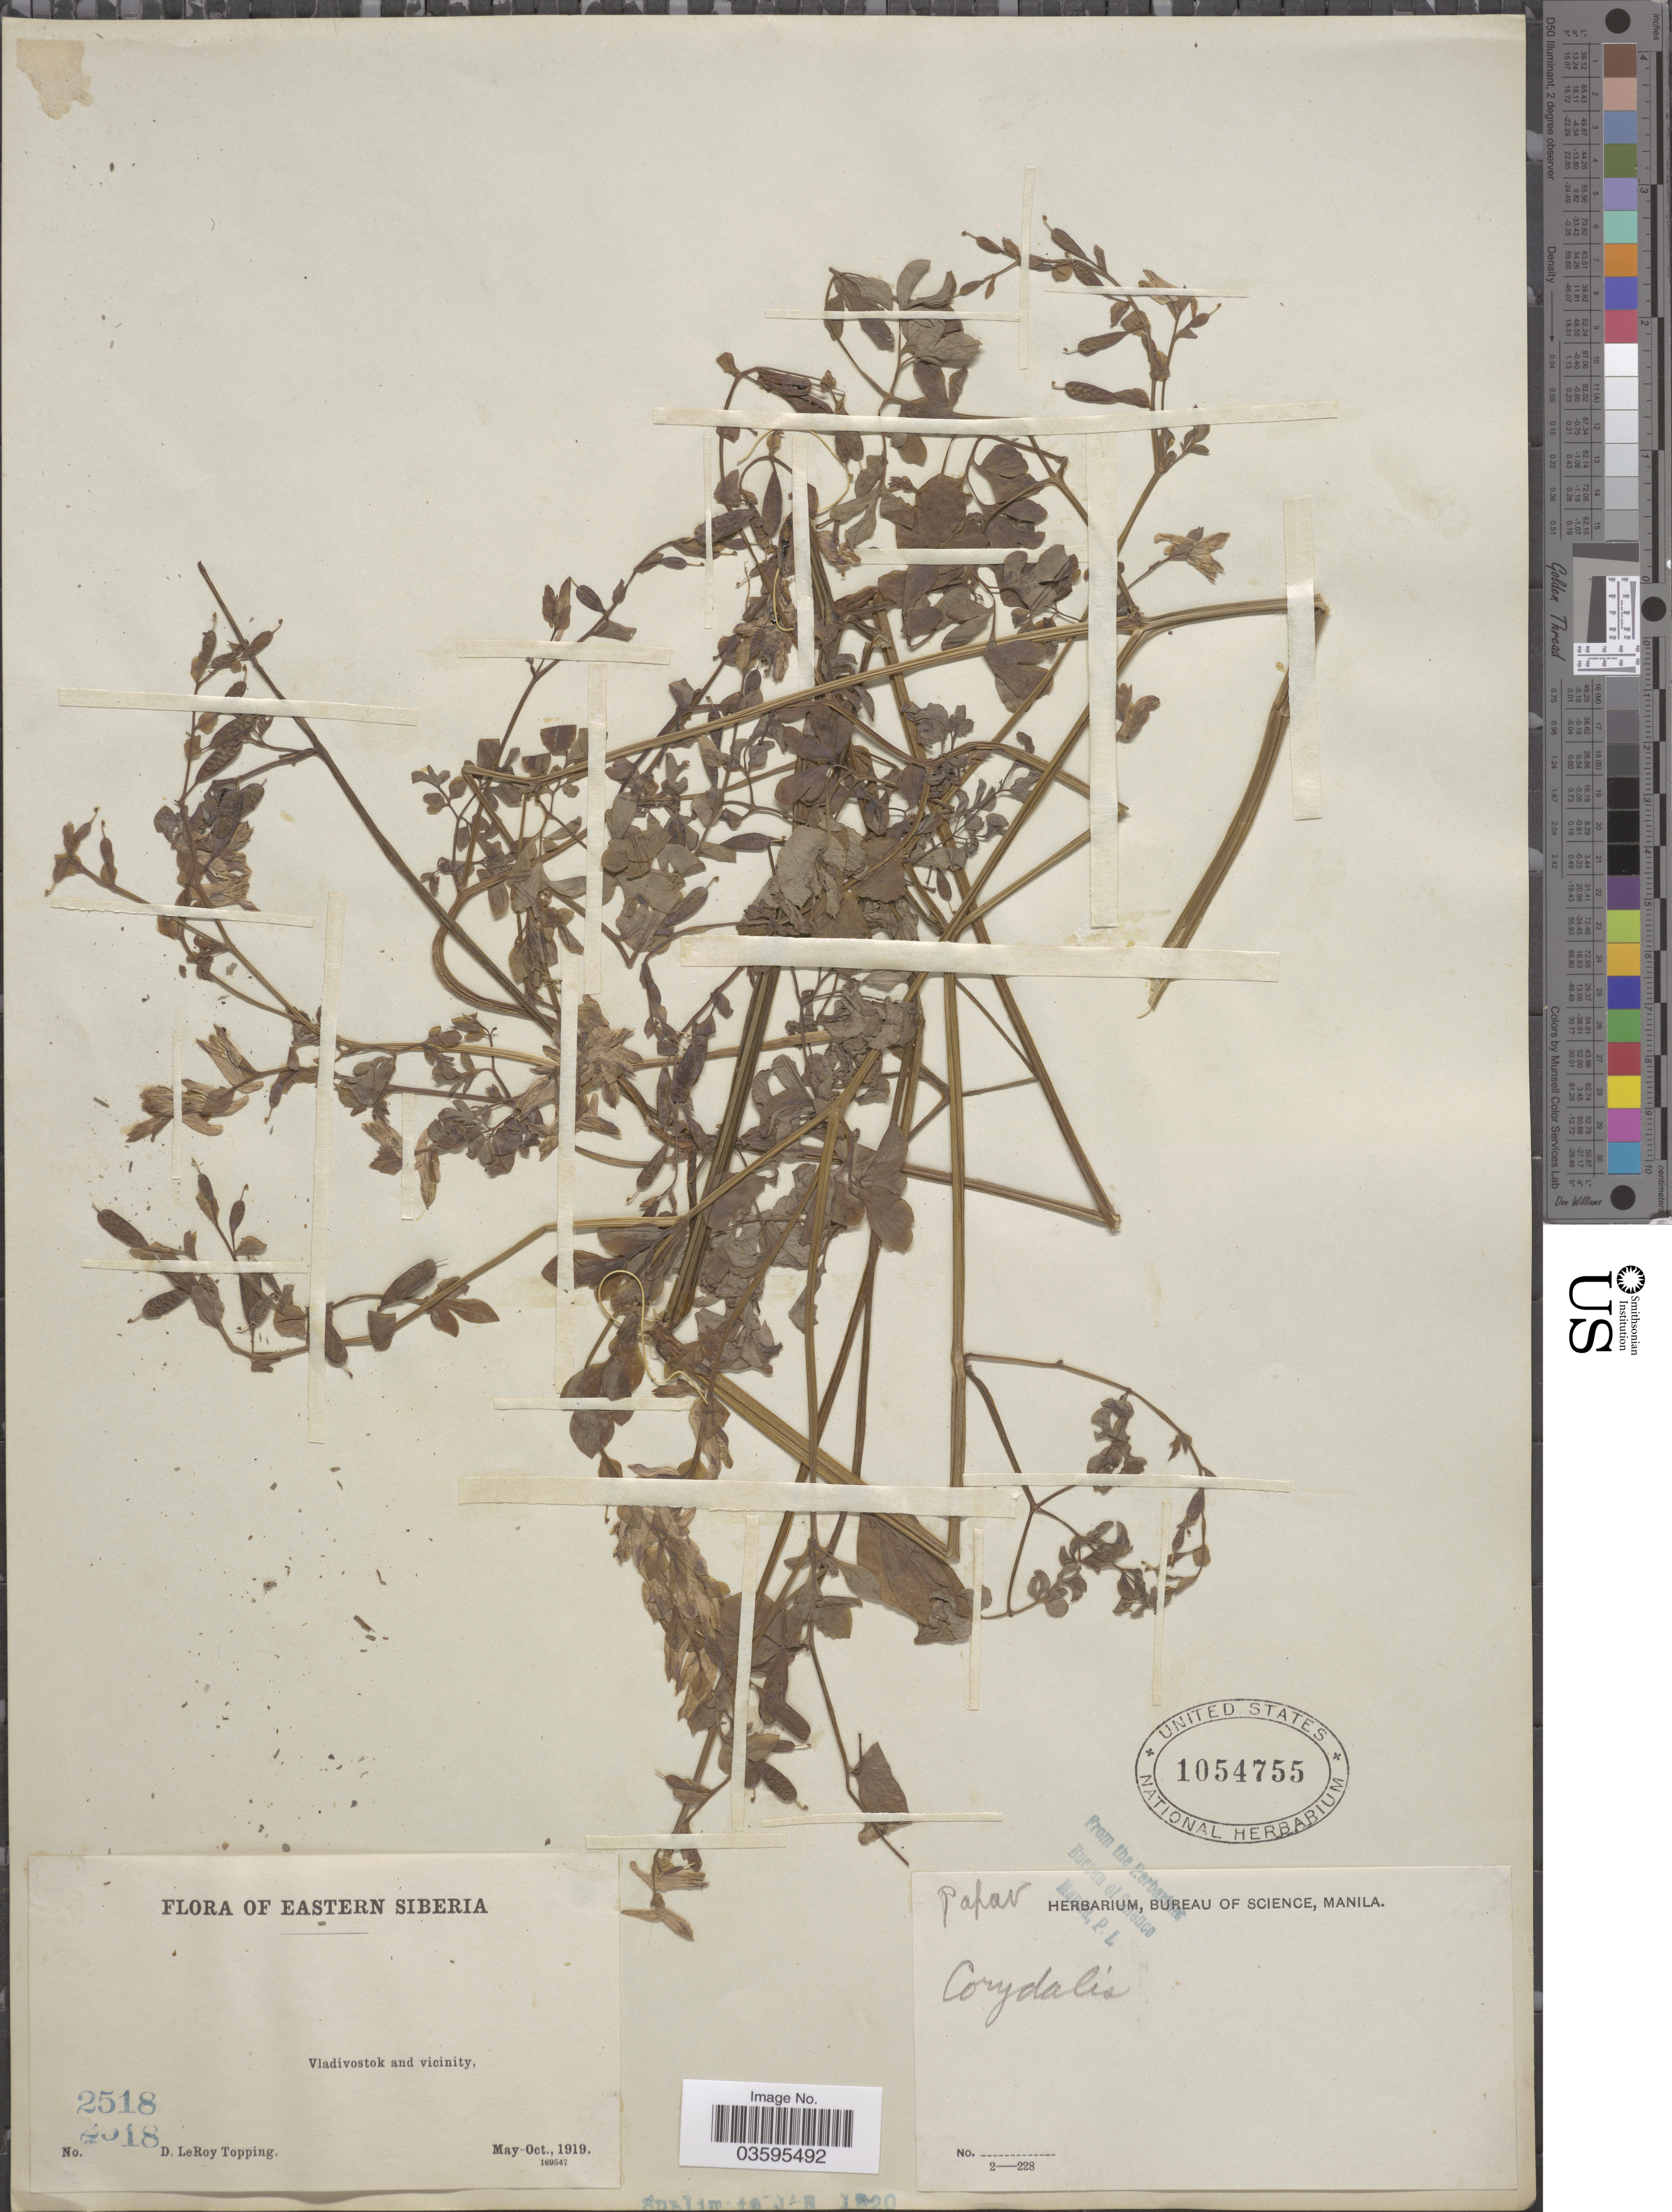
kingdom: Plantae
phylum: Tracheophyta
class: Magnoliopsida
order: Ranunculales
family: Papaveraceae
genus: Corydalis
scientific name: Corydalis sp.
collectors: D. L. Topping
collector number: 2518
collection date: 1919-05/1919-10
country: Russian Federation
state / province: Primorsky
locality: Eastern Siberia. Vladivostok and vicinity.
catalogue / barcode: US 1054755